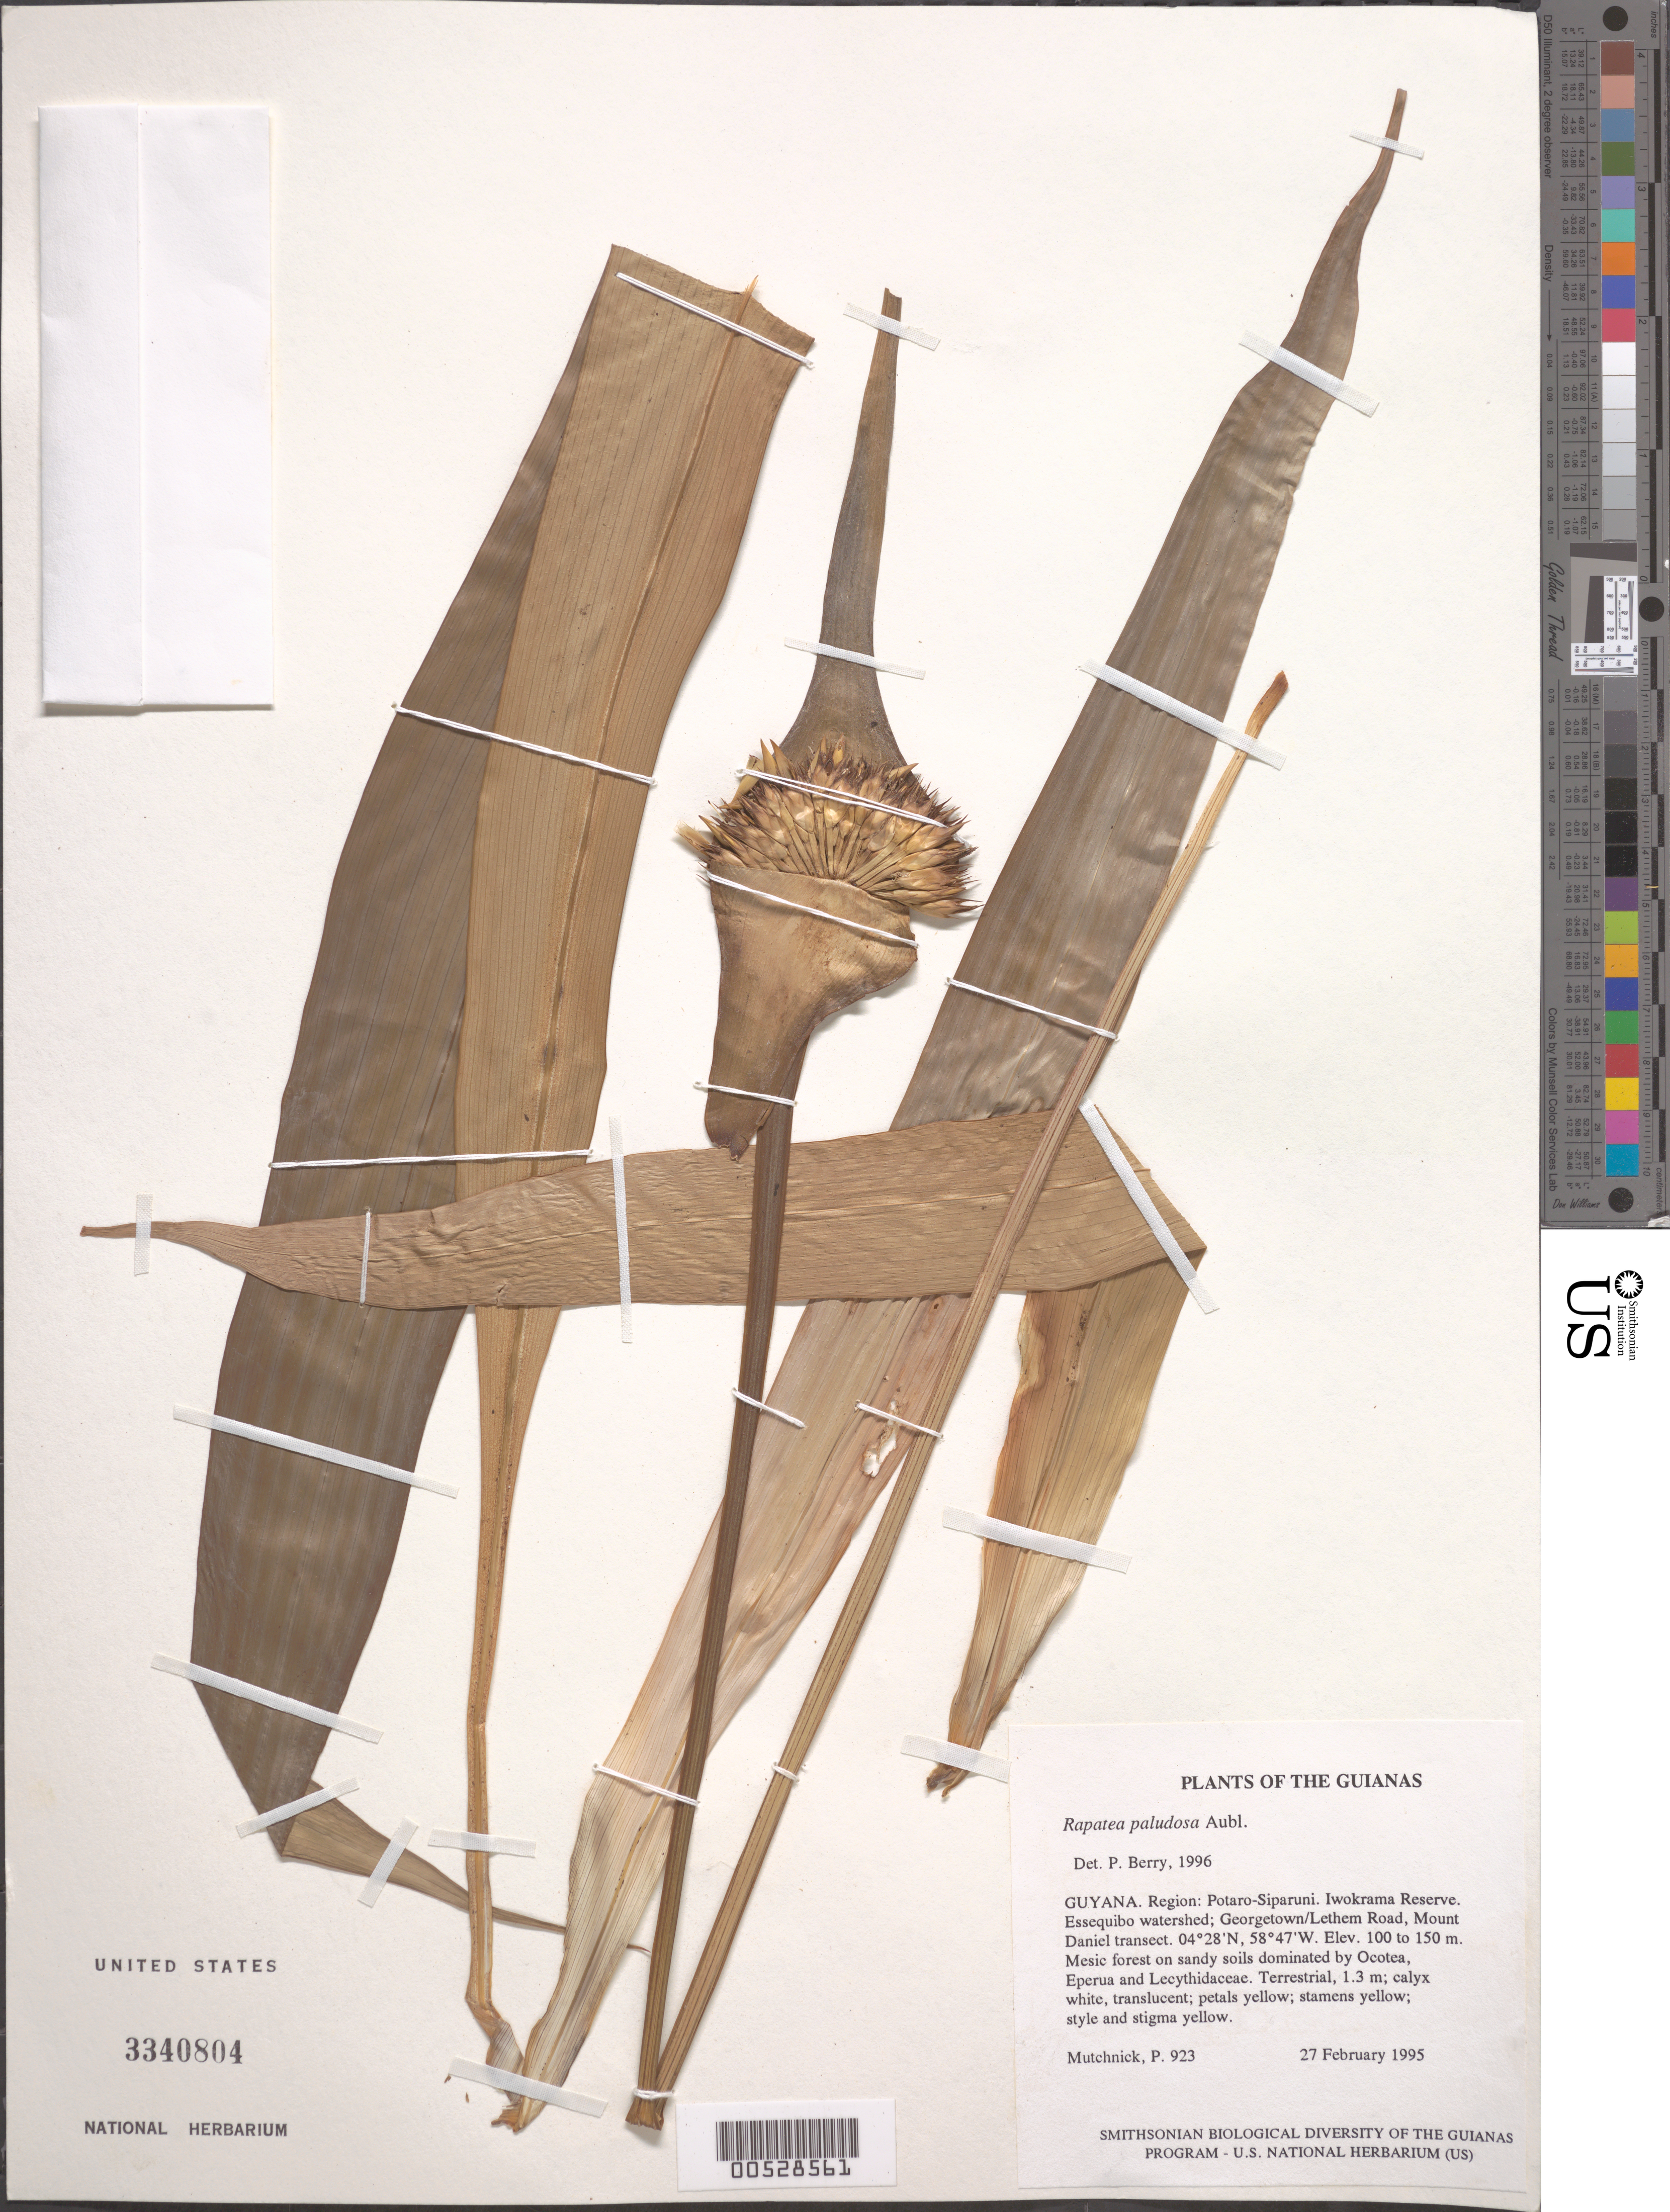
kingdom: Plantae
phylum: Tracheophyta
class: Liliopsida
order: Poales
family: Rapateaceae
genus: Rapatea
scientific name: Rapatea paludosa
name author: Aubl.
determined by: Berry, P. E., (WIS), University of Wisconsin - Madison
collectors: P. Mutchnick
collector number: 923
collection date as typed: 27 February 1995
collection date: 1995-02-27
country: Guyana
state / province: Potaro-Siparuni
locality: Iwokrama Reserve. Essequibo watershed; Georgetown/Lethem Road, Mount Daniel transect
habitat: Mesic forest on sandy soils dominated by Ocotea, Eperua and Lecythidaceae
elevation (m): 100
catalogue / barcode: US 3340804